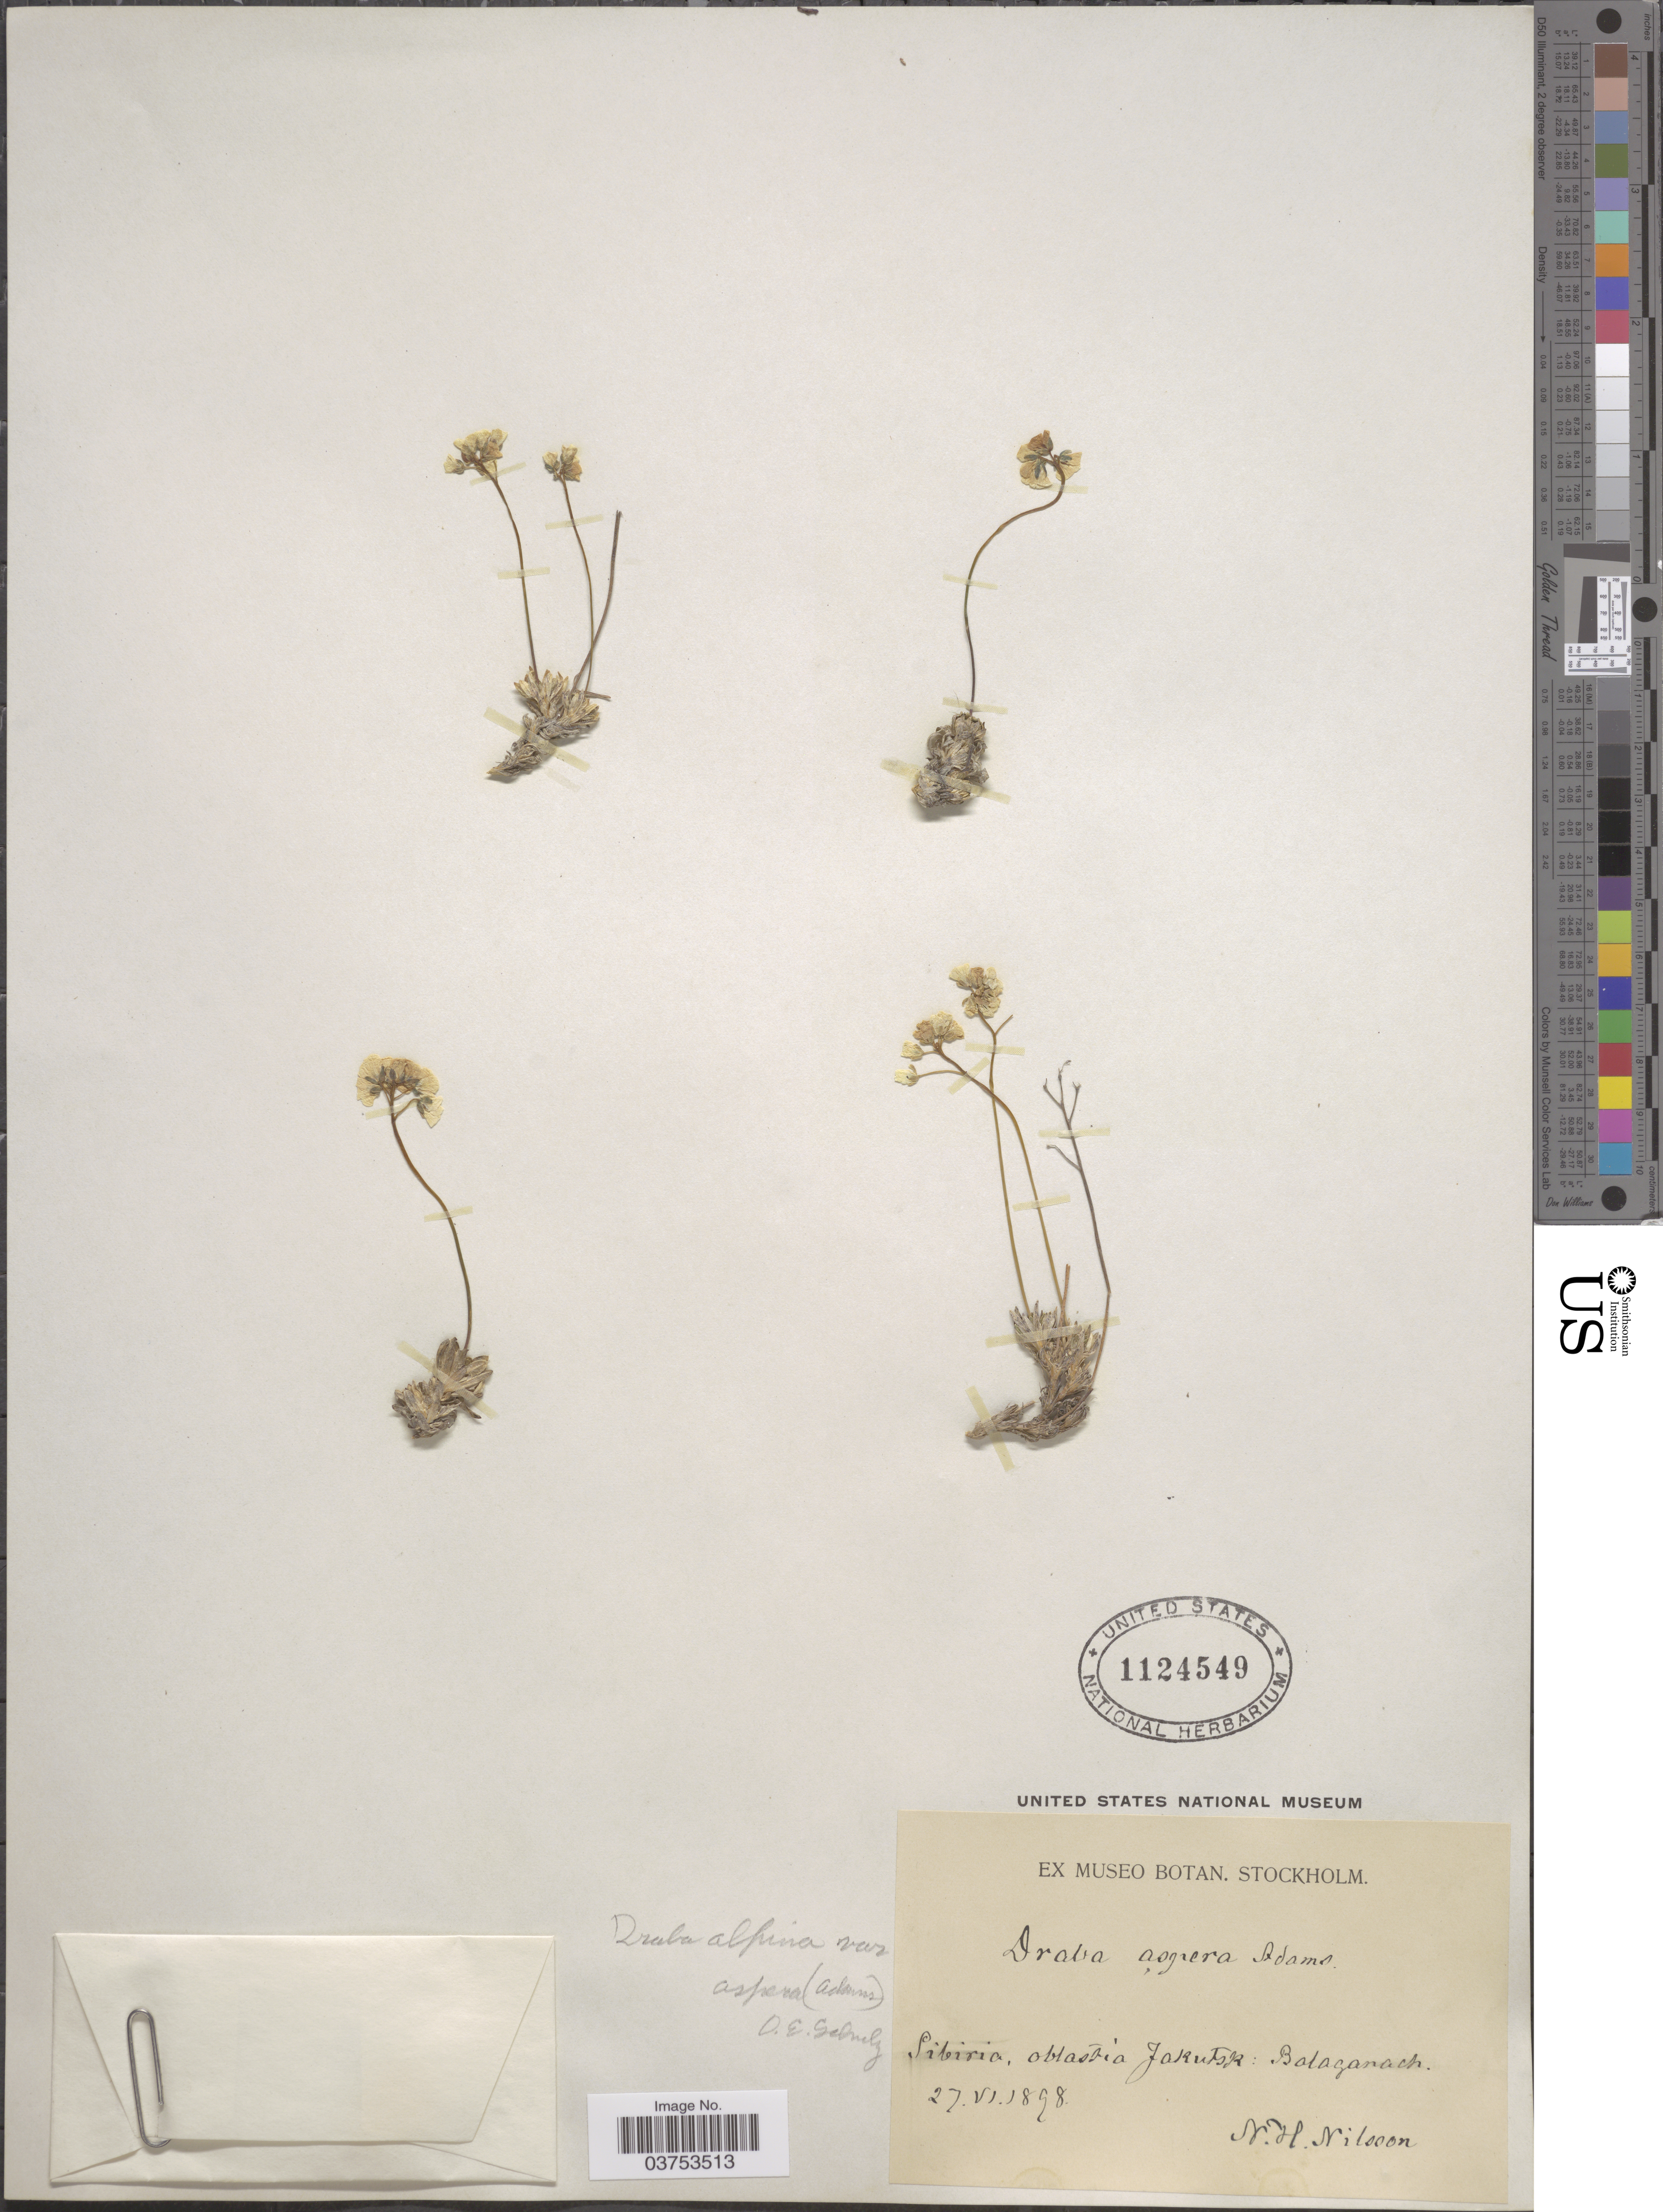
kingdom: Plantae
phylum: Tracheophyta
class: Magnoliopsida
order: Brassicales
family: Brassicaceae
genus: Draba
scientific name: Draba alpina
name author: L.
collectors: N. H. Nilsson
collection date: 1898-06-27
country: Russian Federation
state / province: Sakha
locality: Sibiria, oblastia Jakutsk: Balaganach.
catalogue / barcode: US 1124549